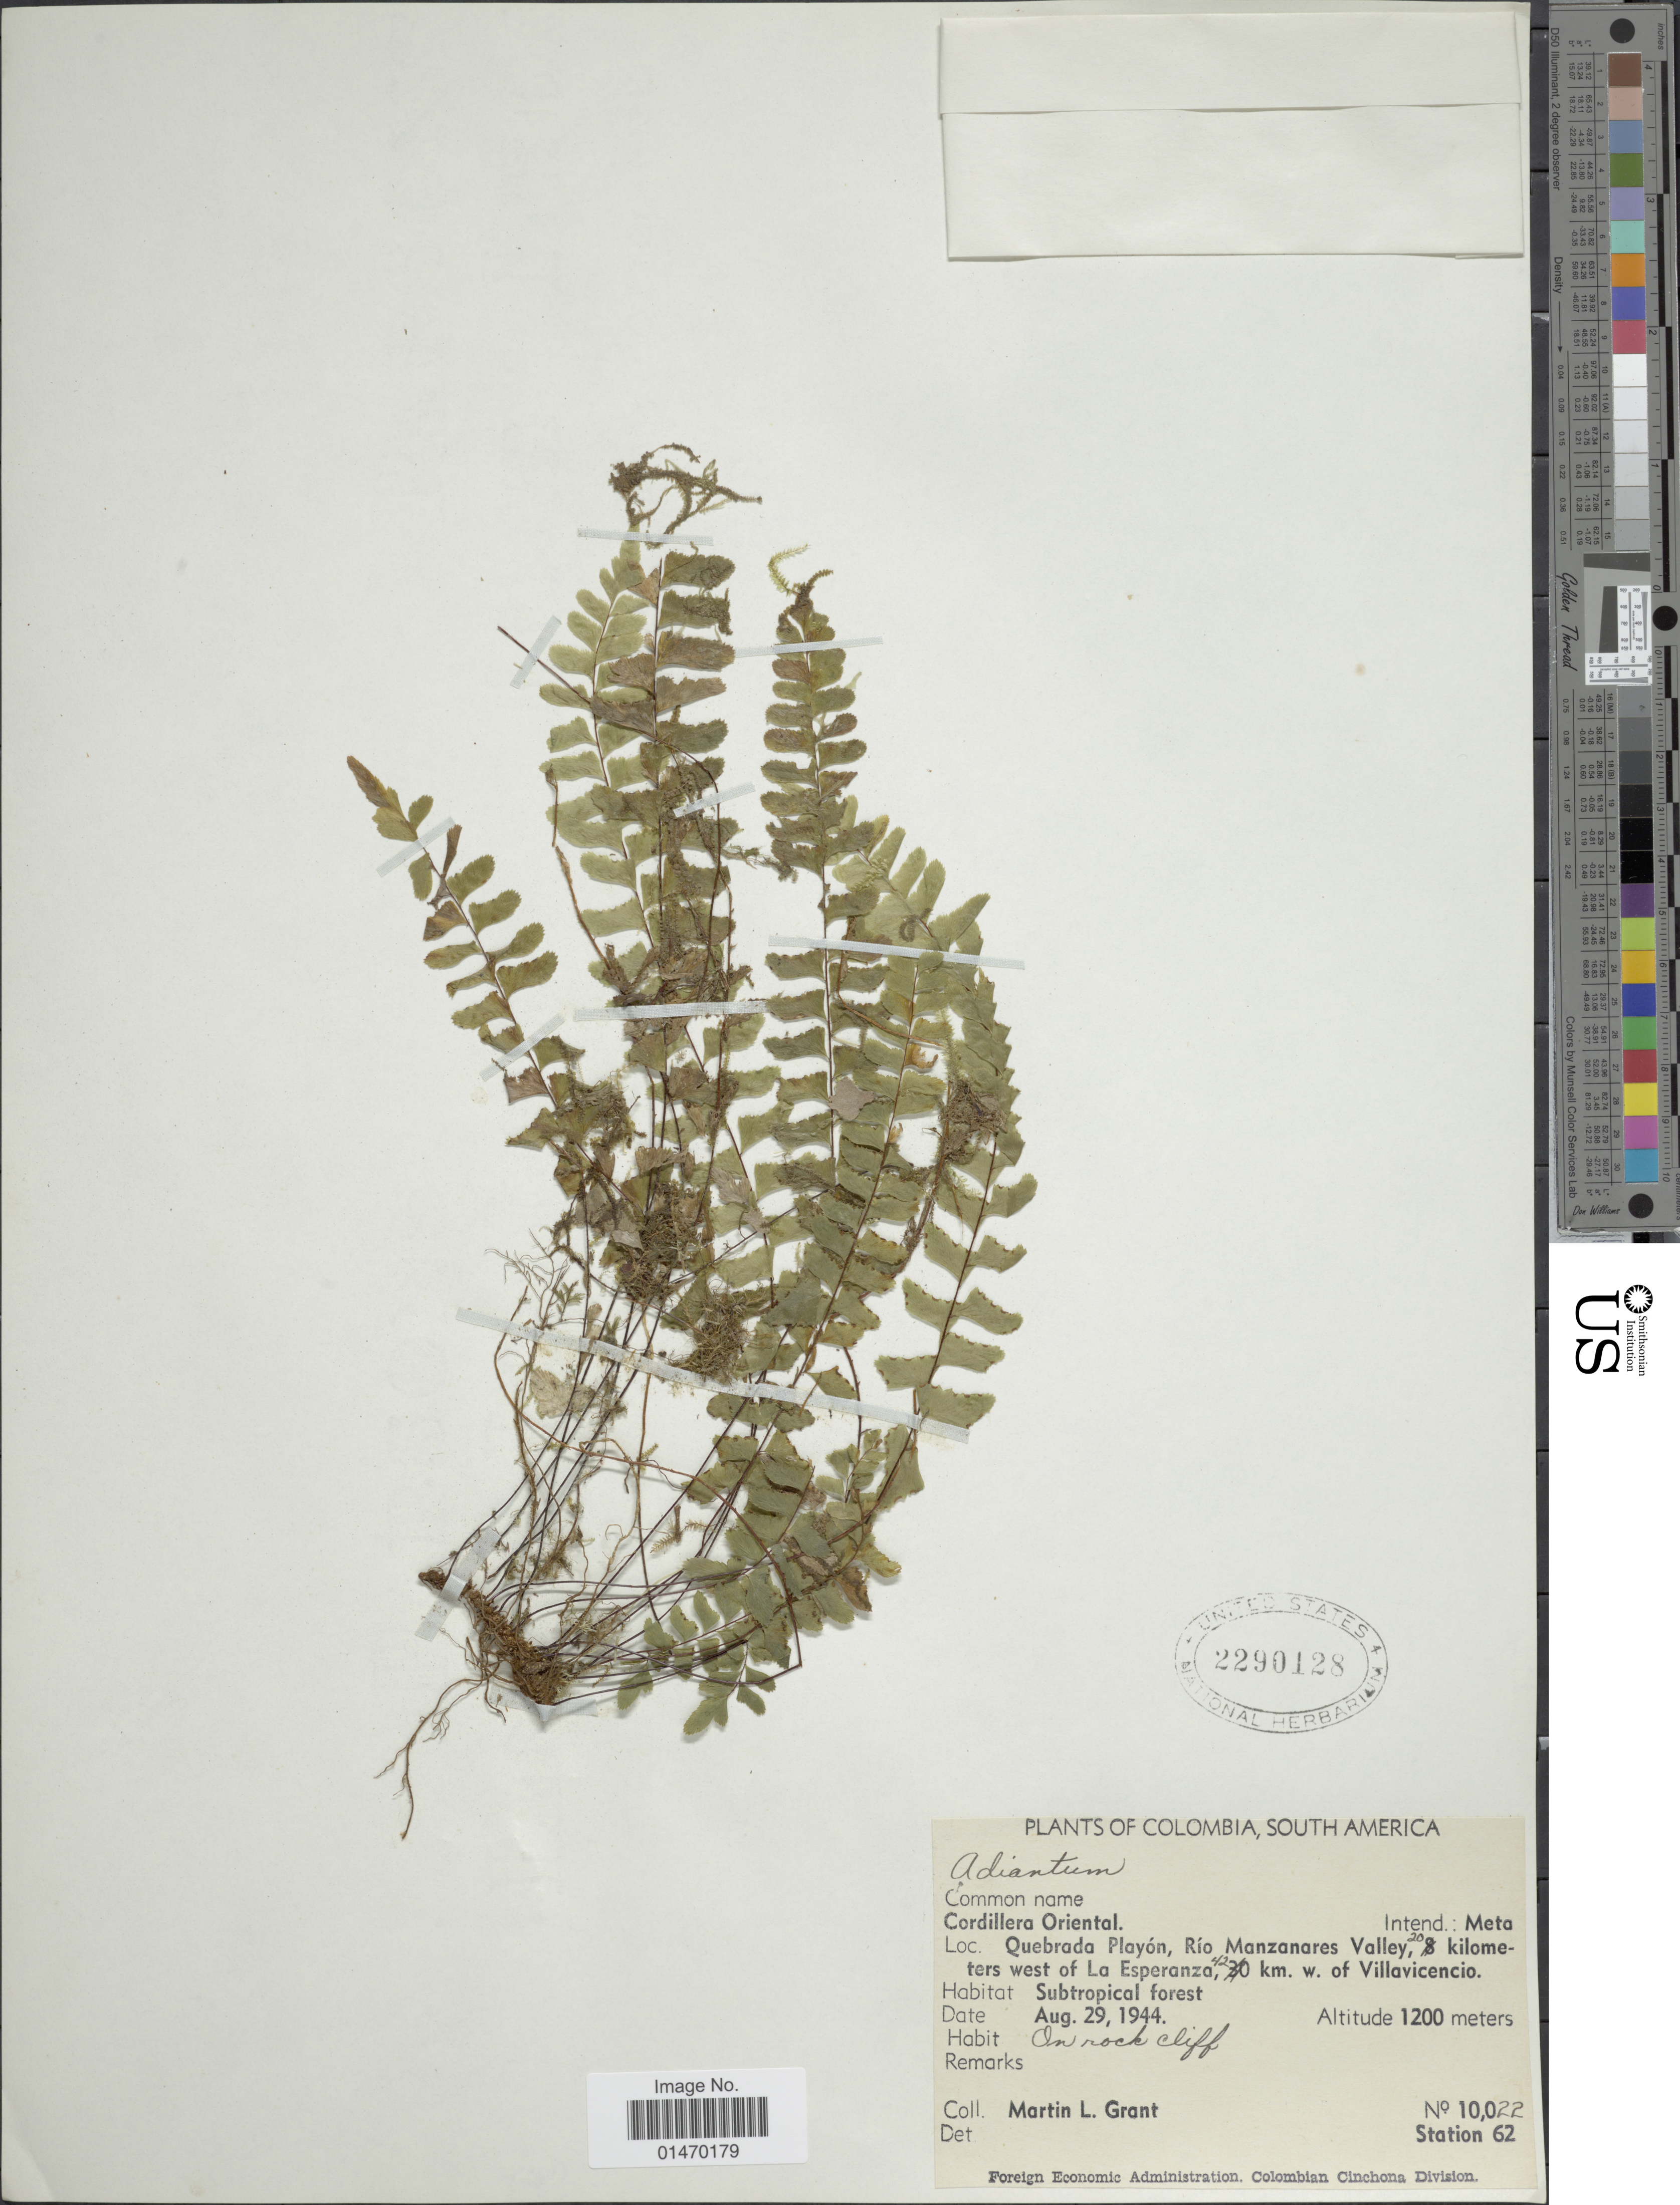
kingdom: Plantae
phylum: Tracheophyta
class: Polypodiopsida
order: Polypodiales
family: Pteridaceae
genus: Adiantum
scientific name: Adiantum elegantulum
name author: Maxon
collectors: M. L. Grant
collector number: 10022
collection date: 1944-08-29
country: Colombia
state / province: Meta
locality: Cordillera Oriental, Quebrada Playon, Rio Manzanares Valley, 20 kilomters west of La Esperanza, 42 km. w. of Villavincenio.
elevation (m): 1200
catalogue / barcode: US 2290128